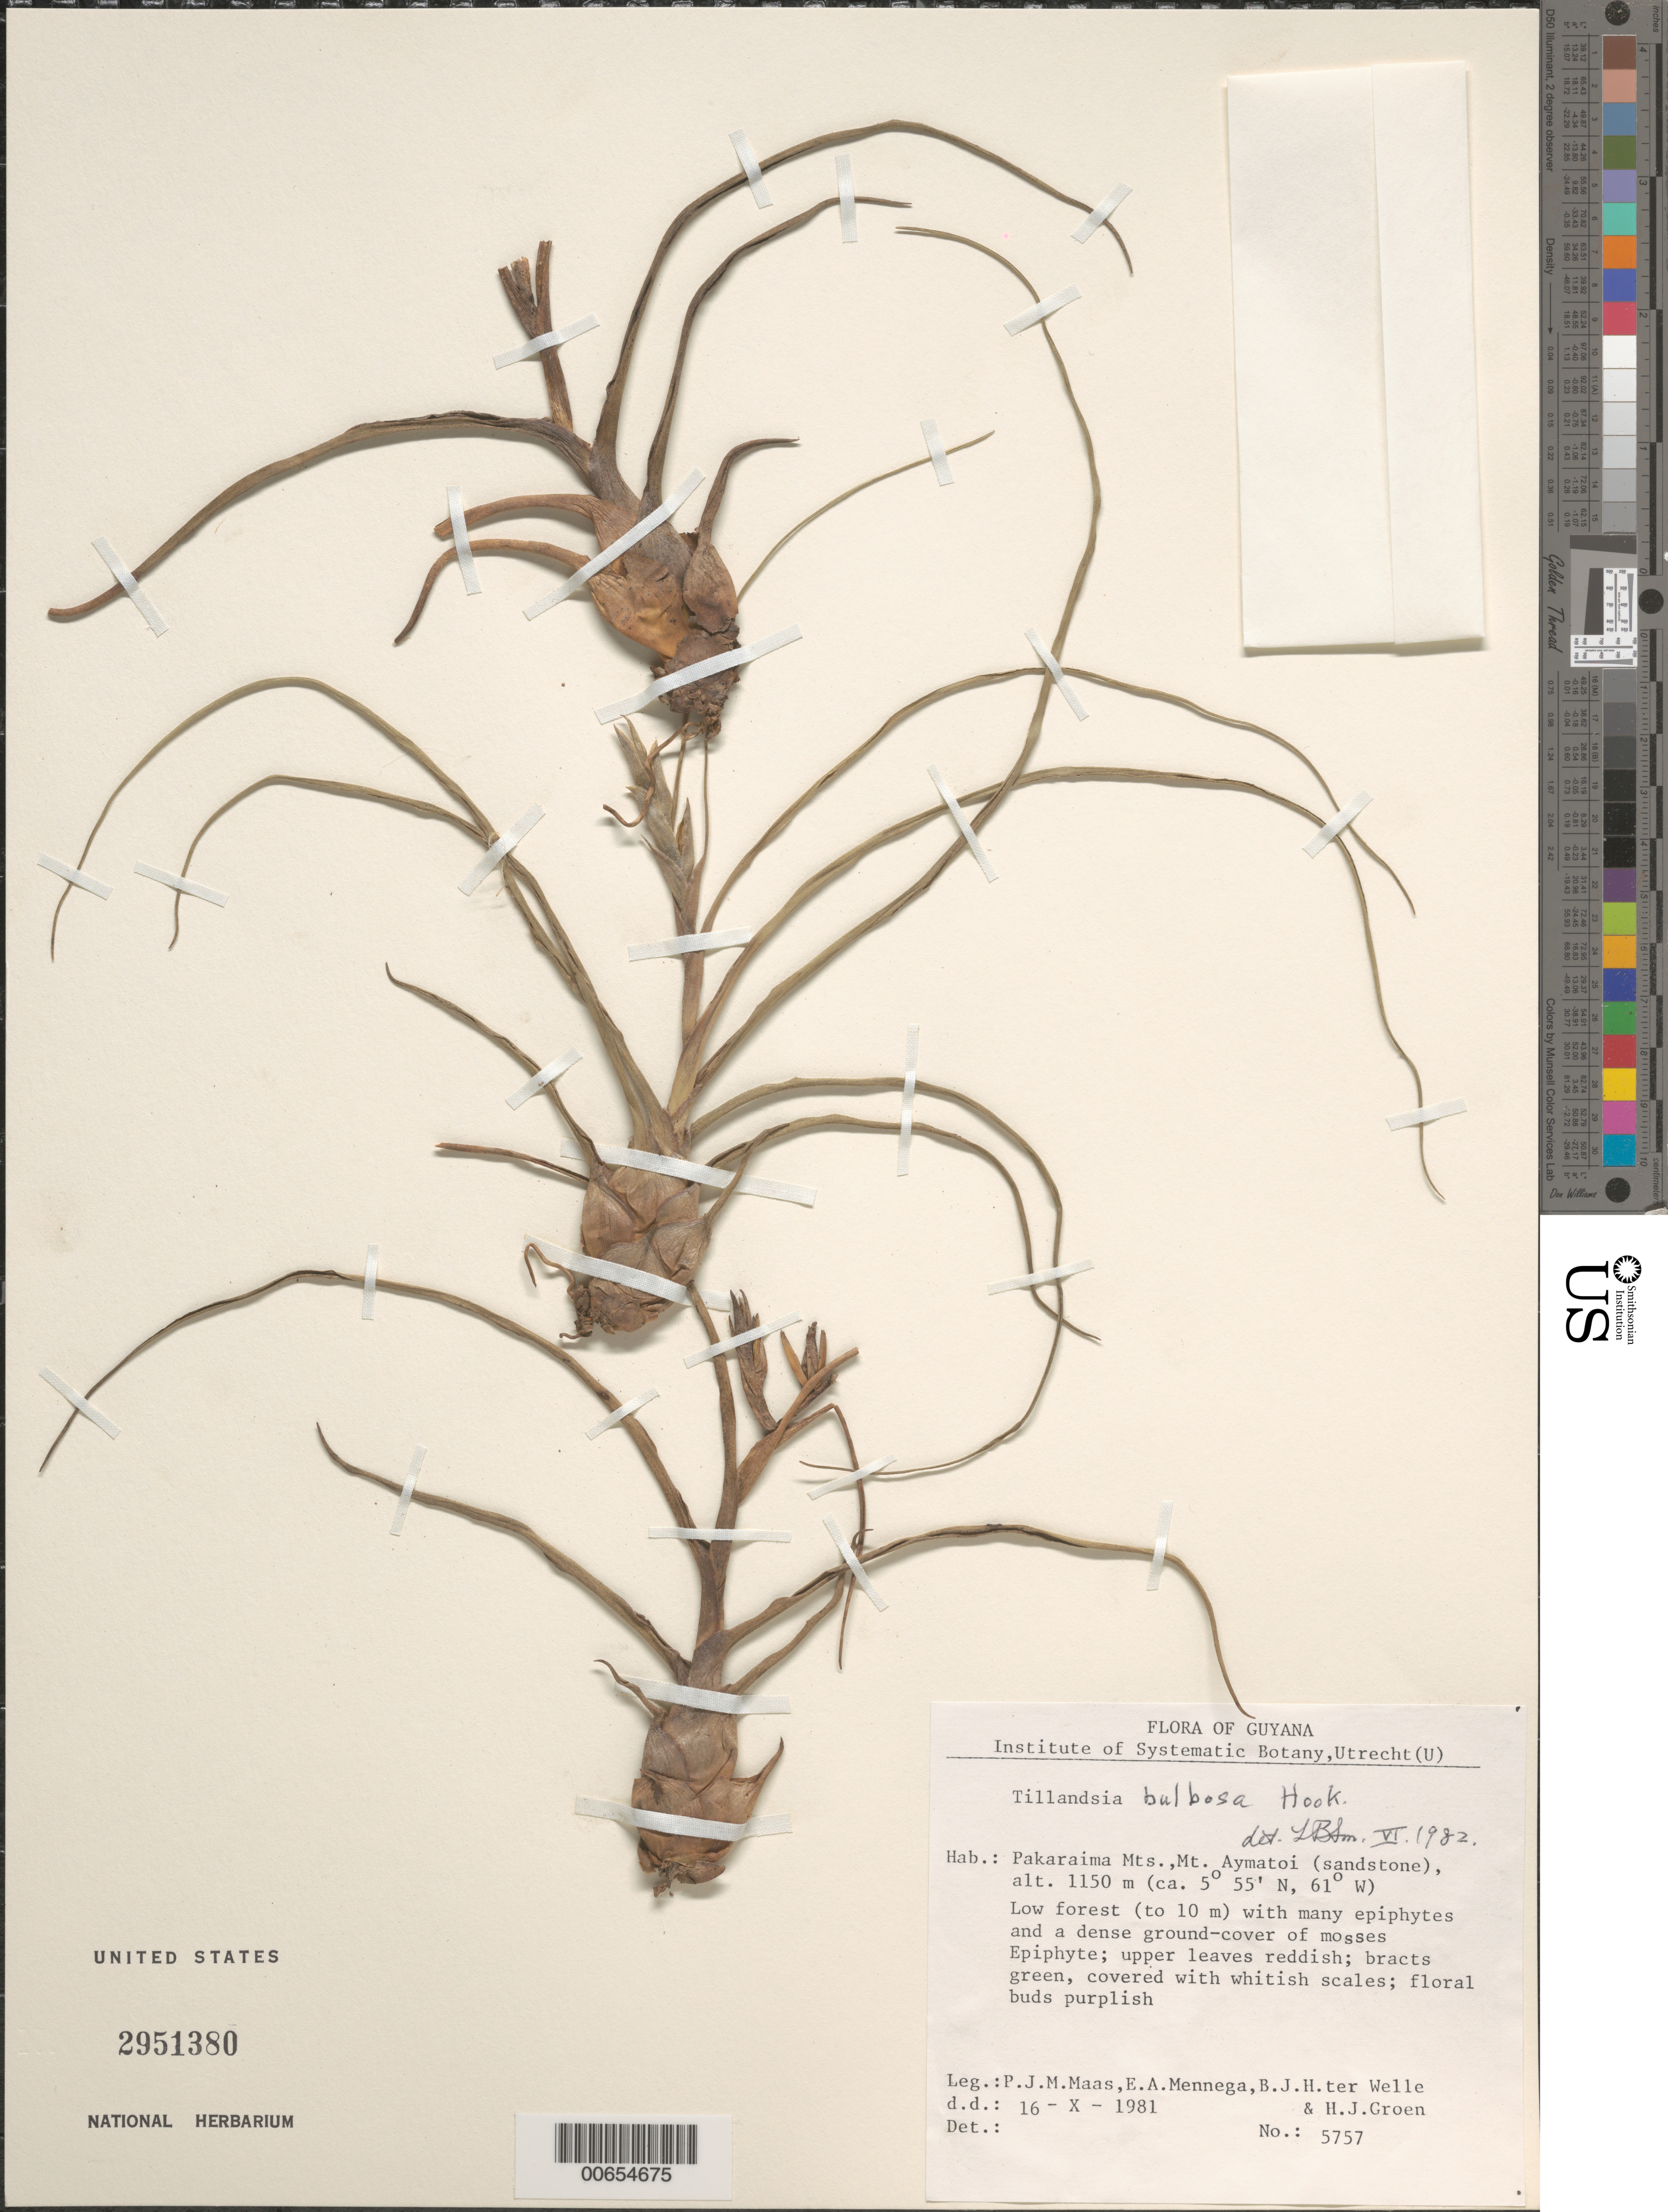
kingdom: Plantae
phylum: Tracheophyta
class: Liliopsida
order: Poales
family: Bromeliaceae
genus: Tillandsia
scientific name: Tillandsia bulbosa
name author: Hook.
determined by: Smith, Lyman B., (US), NMNH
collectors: P. Maas, E. A. Mennega, B. Welle & H. Groen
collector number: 5757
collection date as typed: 16-Oct-81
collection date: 1981-10-16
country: Guyana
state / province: Cuyuni-Mazaruni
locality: Mt. Aymatoi, Pakaraima Mts.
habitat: Low forest with many epiphytes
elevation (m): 1150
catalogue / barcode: US 2951380